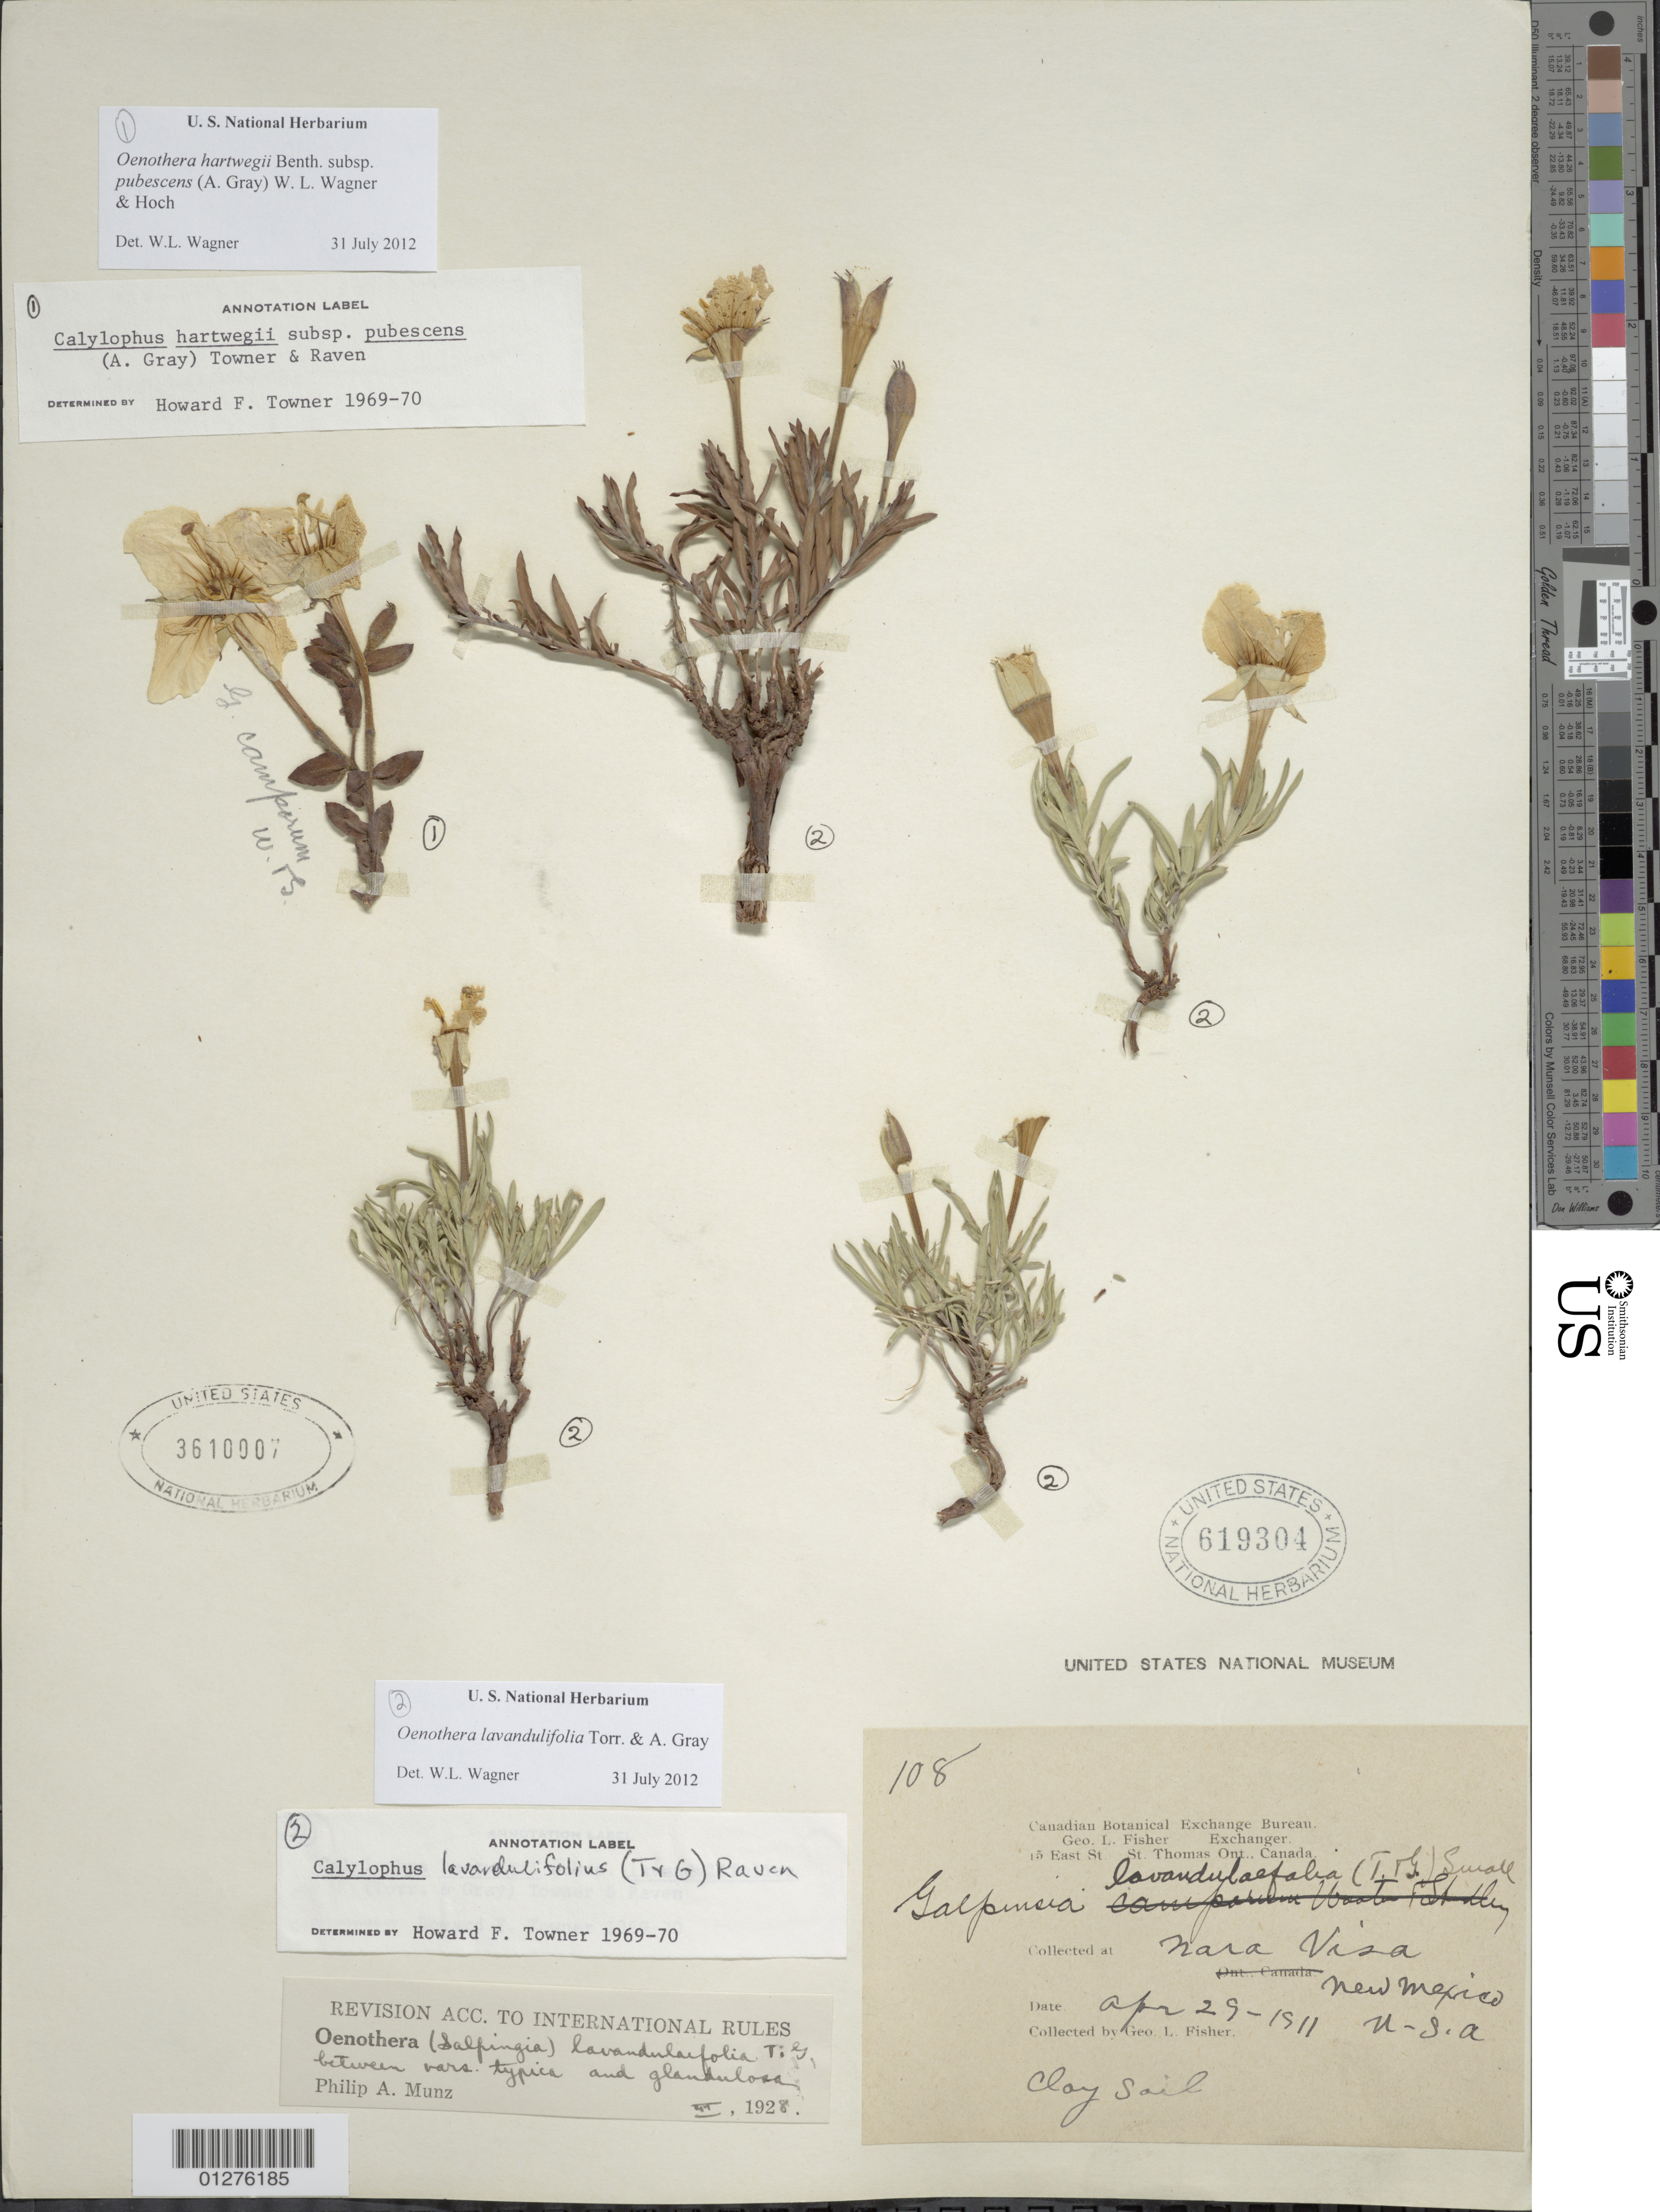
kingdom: Plantae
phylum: Tracheophyta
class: Magnoliopsida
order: Myrtales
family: Onagraceae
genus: Oenothera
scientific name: Oenothera hartwegii subsp. pubescens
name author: (A. Gray) W.L. Wagner & Hoch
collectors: G. L. Fisher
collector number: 108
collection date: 1911-04-29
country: United States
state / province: New Mexico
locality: Nara Visa.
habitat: Clay soil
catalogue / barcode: US 3610007